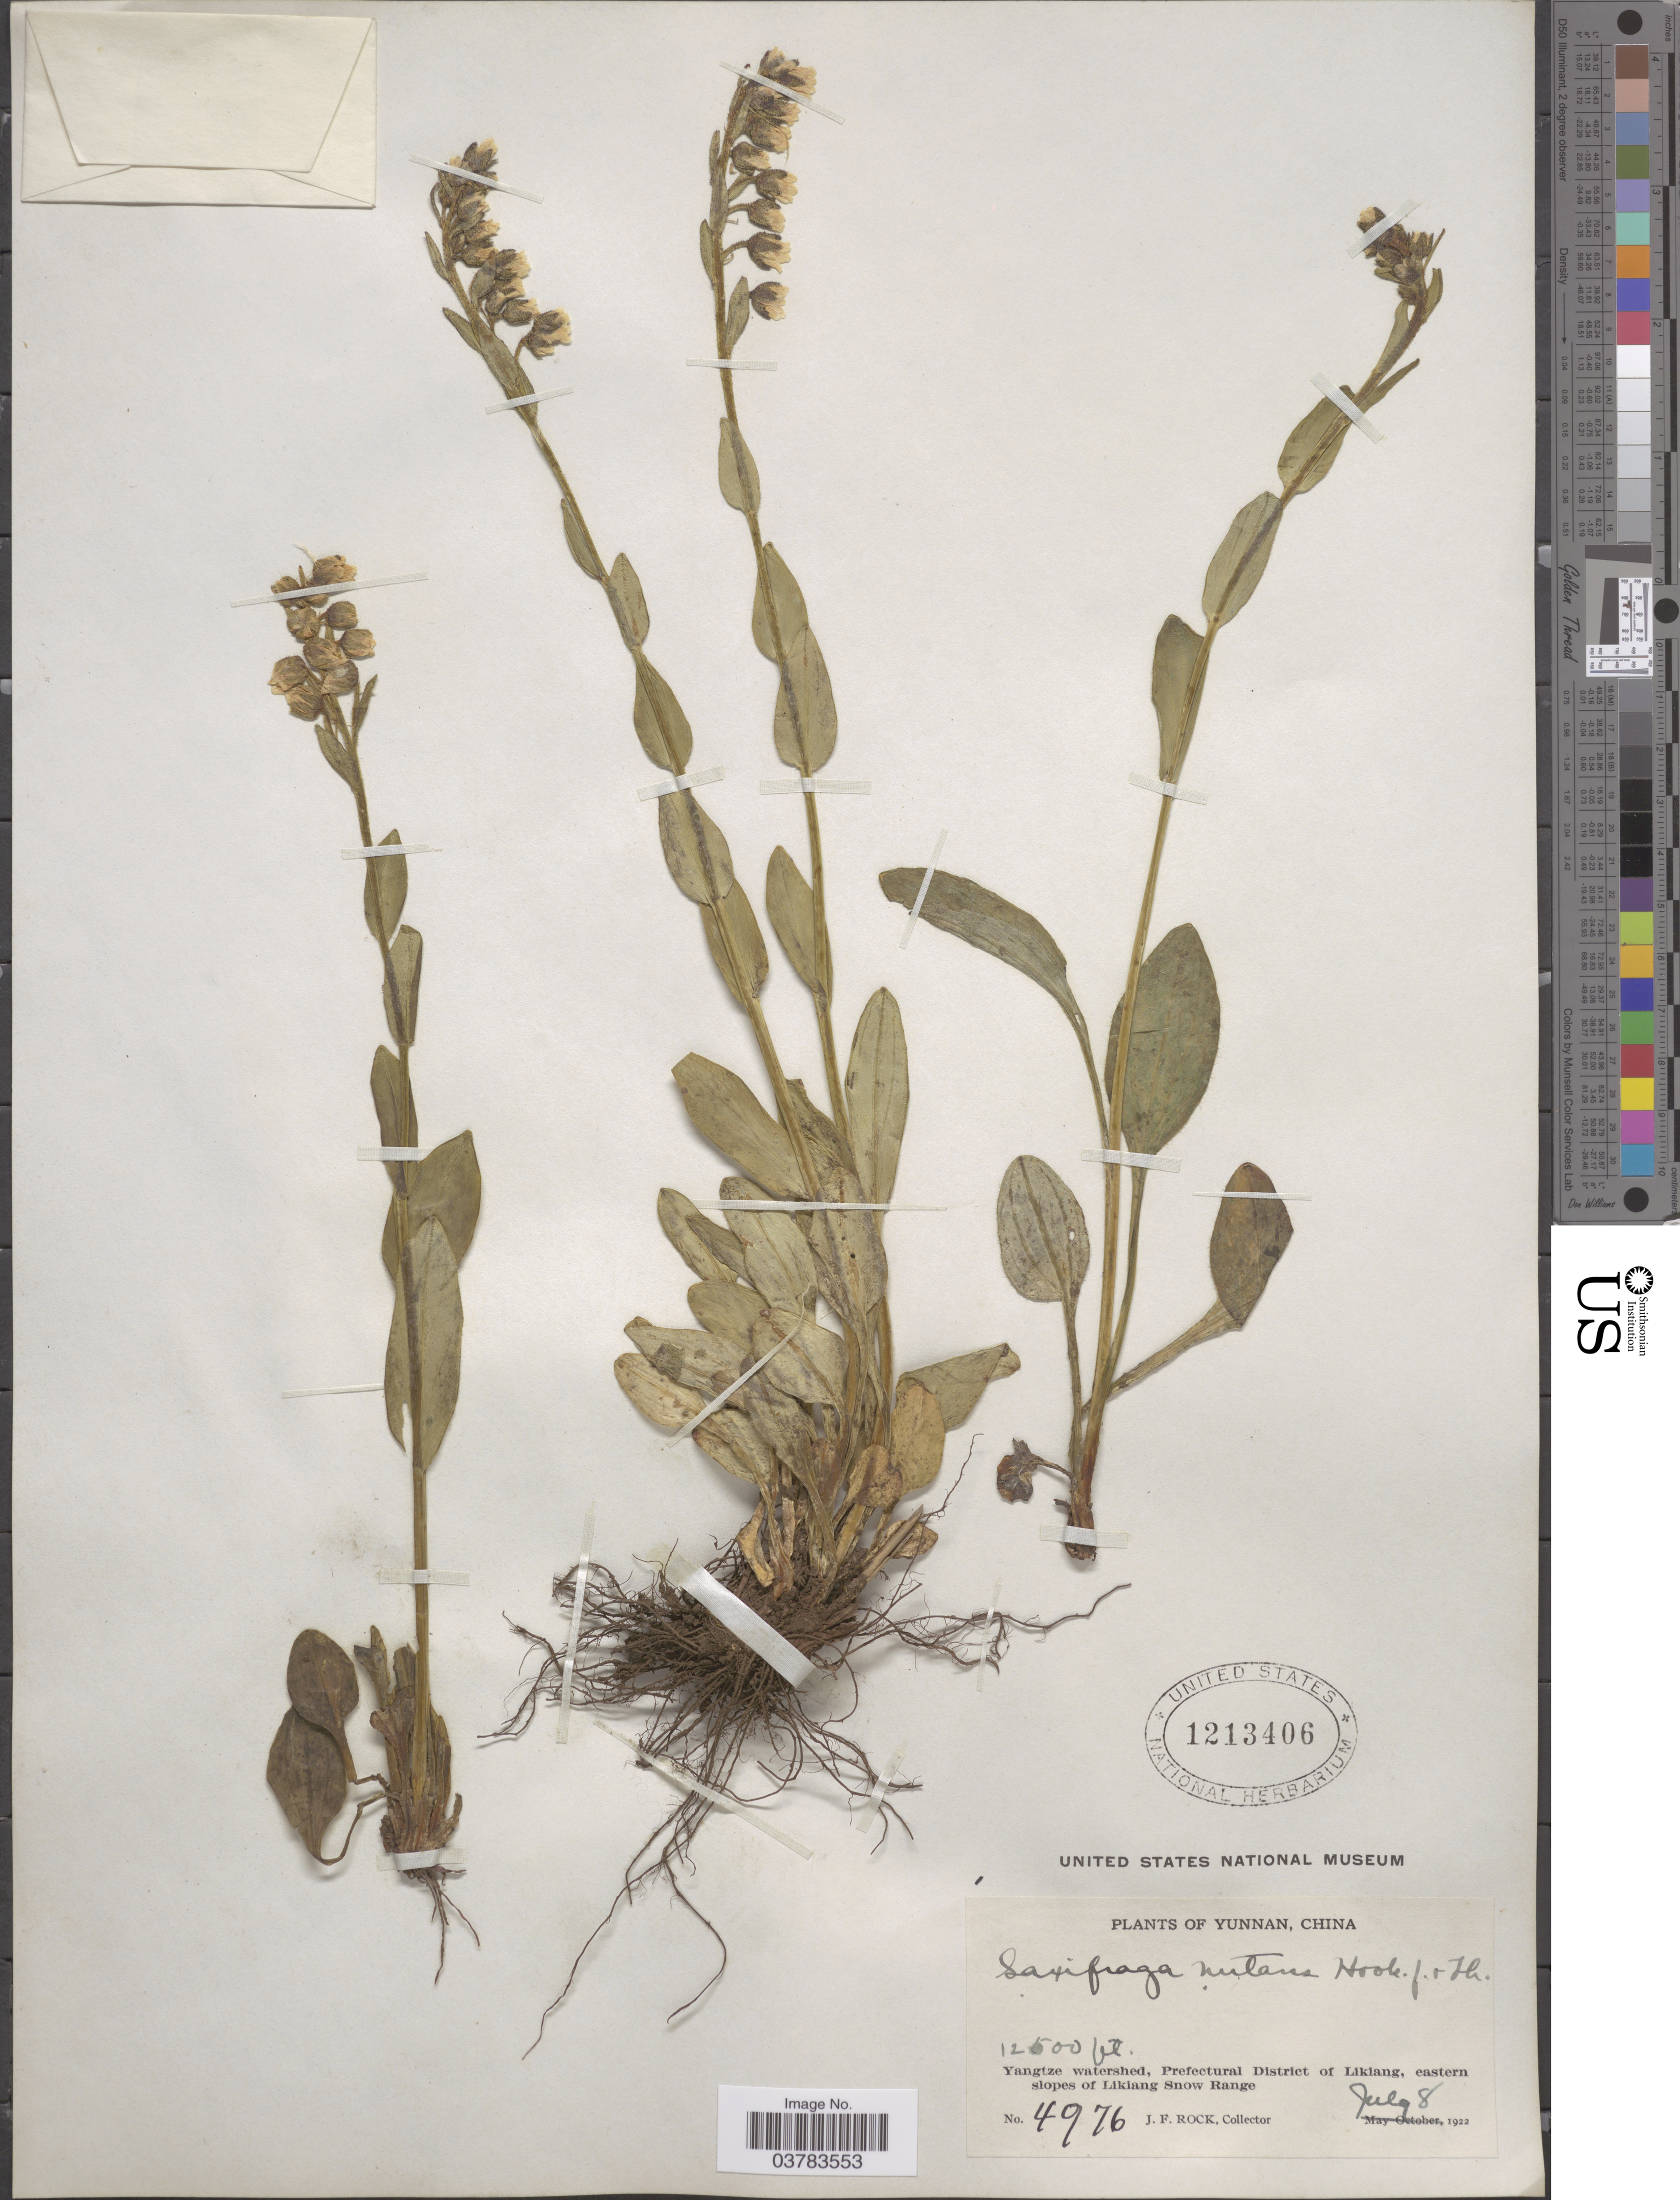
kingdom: Plantae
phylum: Tracheophyta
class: Magnoliopsida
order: Saxifragales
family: Saxifragaceae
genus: Saxifraga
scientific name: Saxifraga nutans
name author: Hook. f. & Thomson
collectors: J. Rock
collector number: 4976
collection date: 1922-07-08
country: China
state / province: Yunnan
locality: Yangtze watershed, Prefectural District of Likiang, eastern slopes of Likiang Snow Range.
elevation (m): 3810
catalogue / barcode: US 1213406